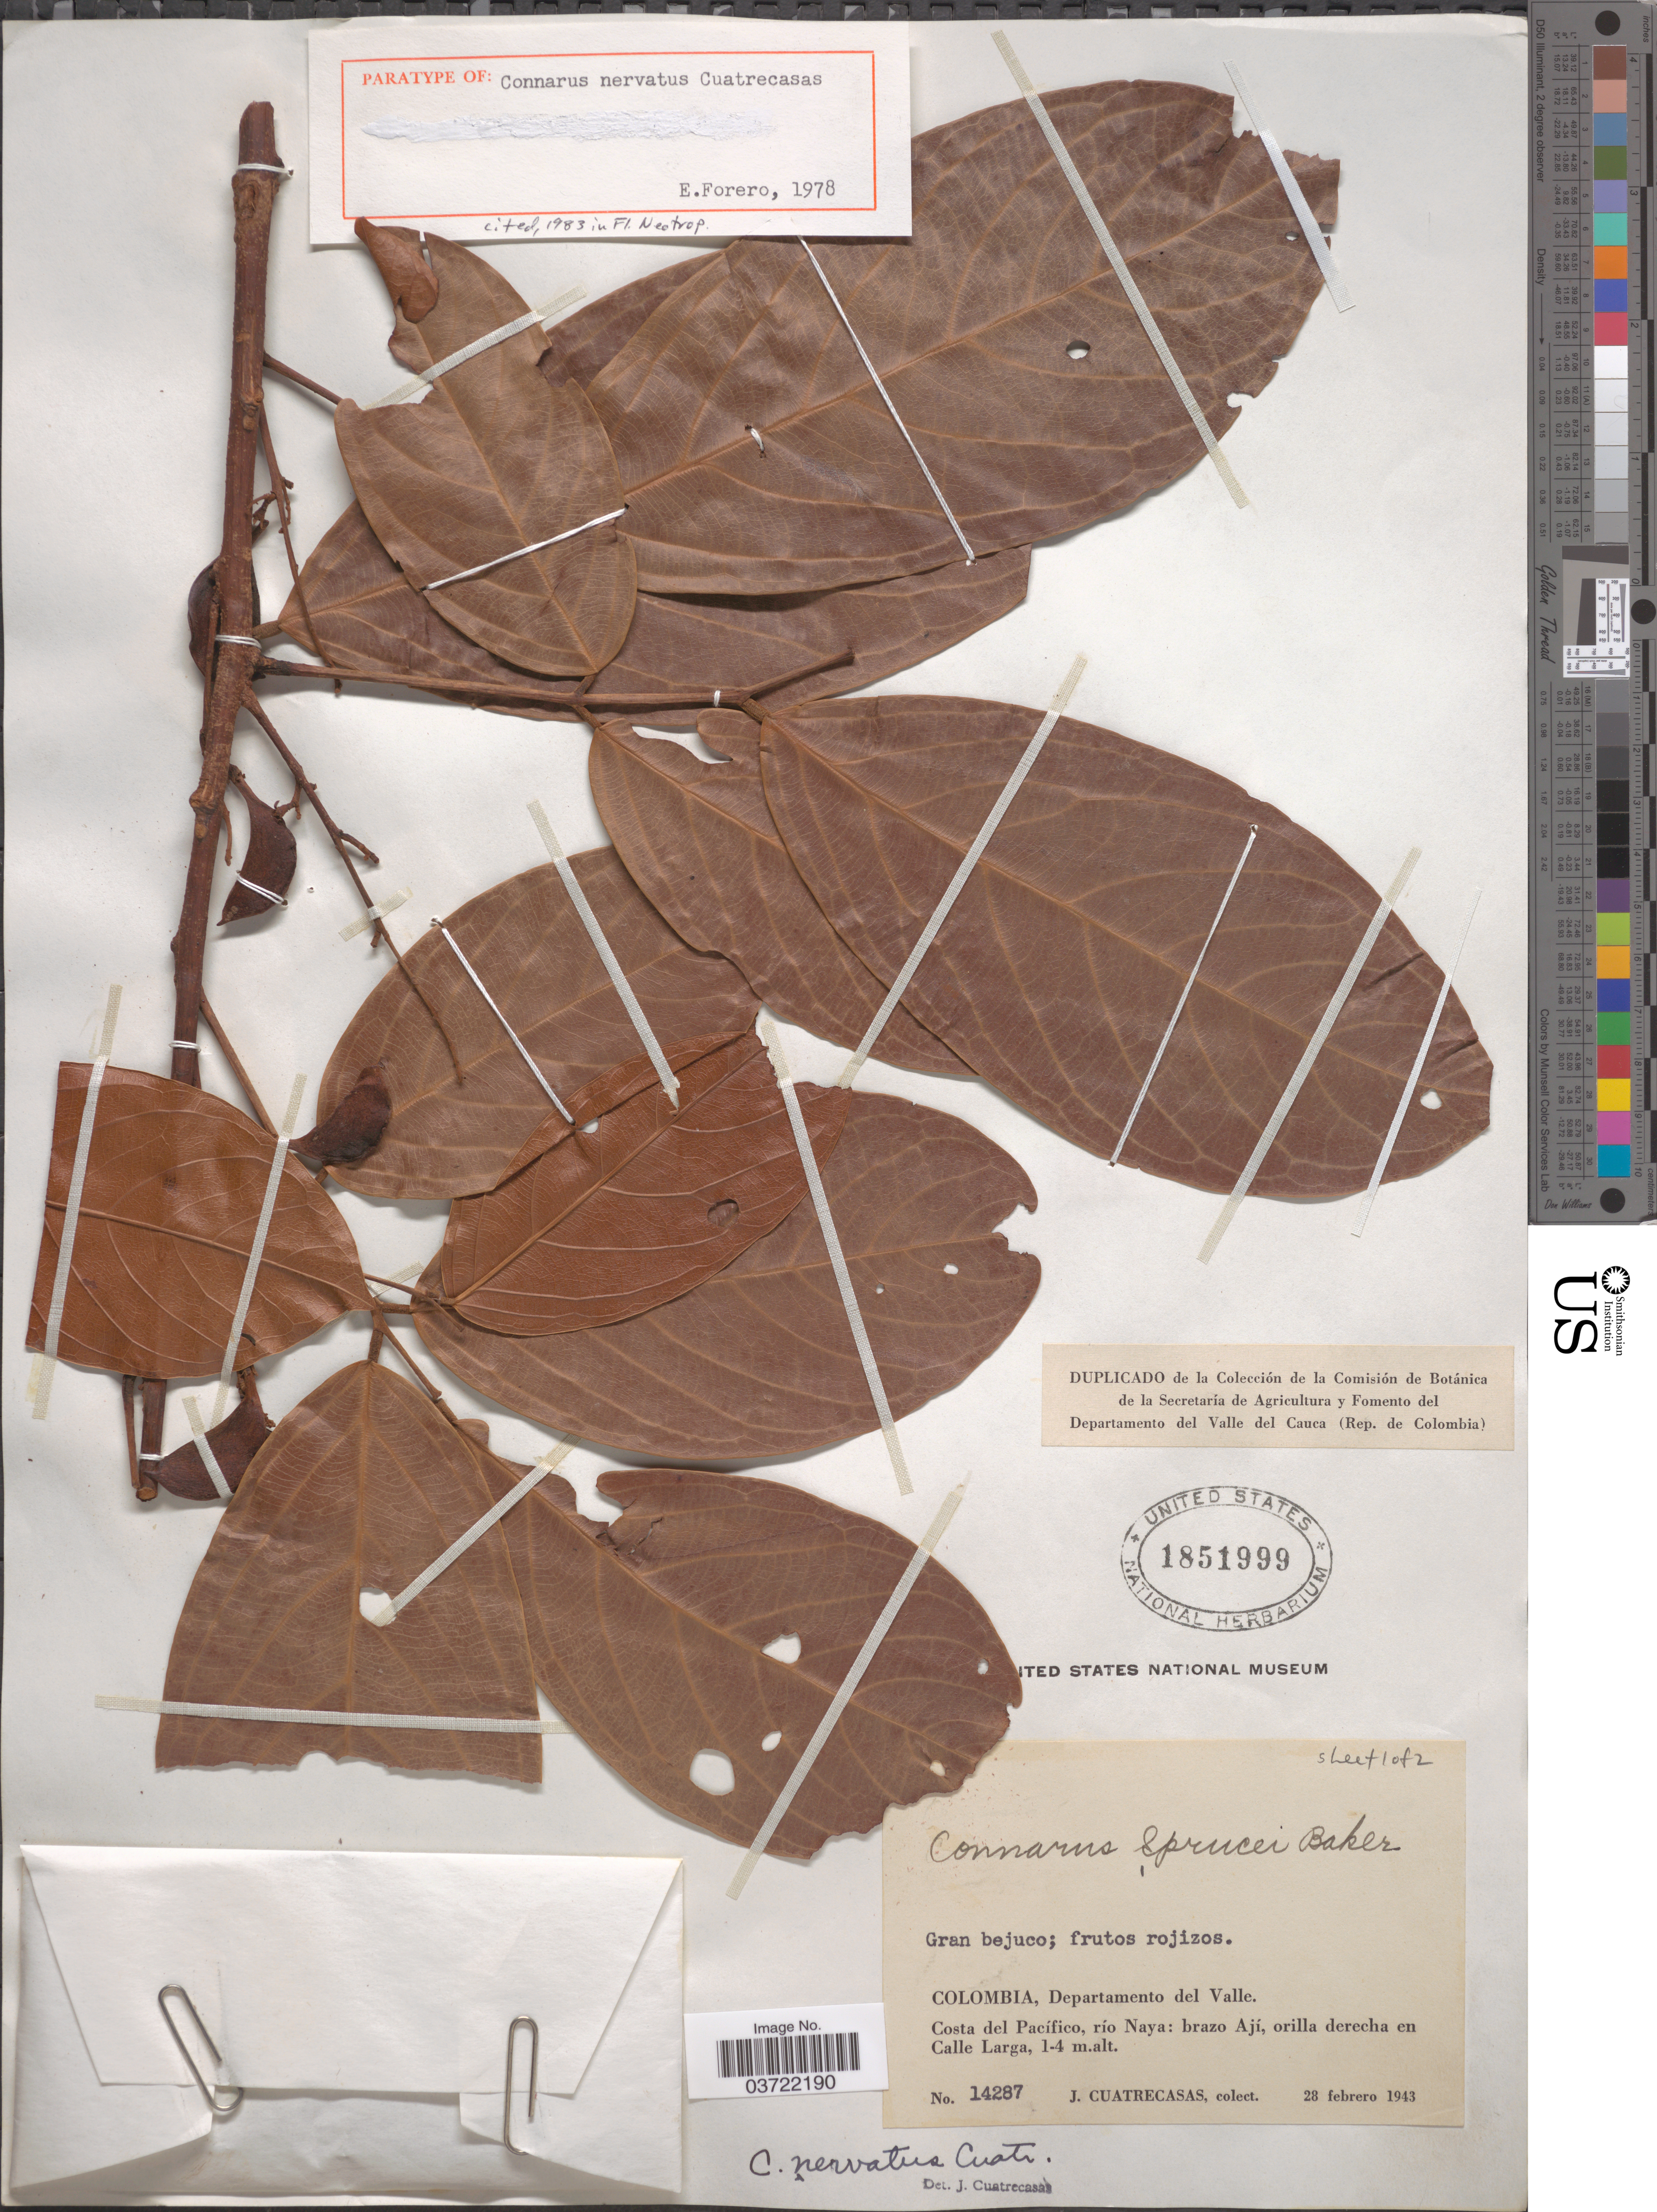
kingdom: Plantae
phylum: Tracheophyta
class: Magnoliopsida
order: Oxalidales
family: Connaraceae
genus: Connarus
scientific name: Connarus nervatus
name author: Cuatrec.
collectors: J. Cuatrecasas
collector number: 14287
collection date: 1943-02-28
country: Colombia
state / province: Valle del Cauca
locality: Departamento del Valle. Costa del Pacífico, río Naya: brazo Ají, orilla derecha en Calle Larga.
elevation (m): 1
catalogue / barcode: US 1851999